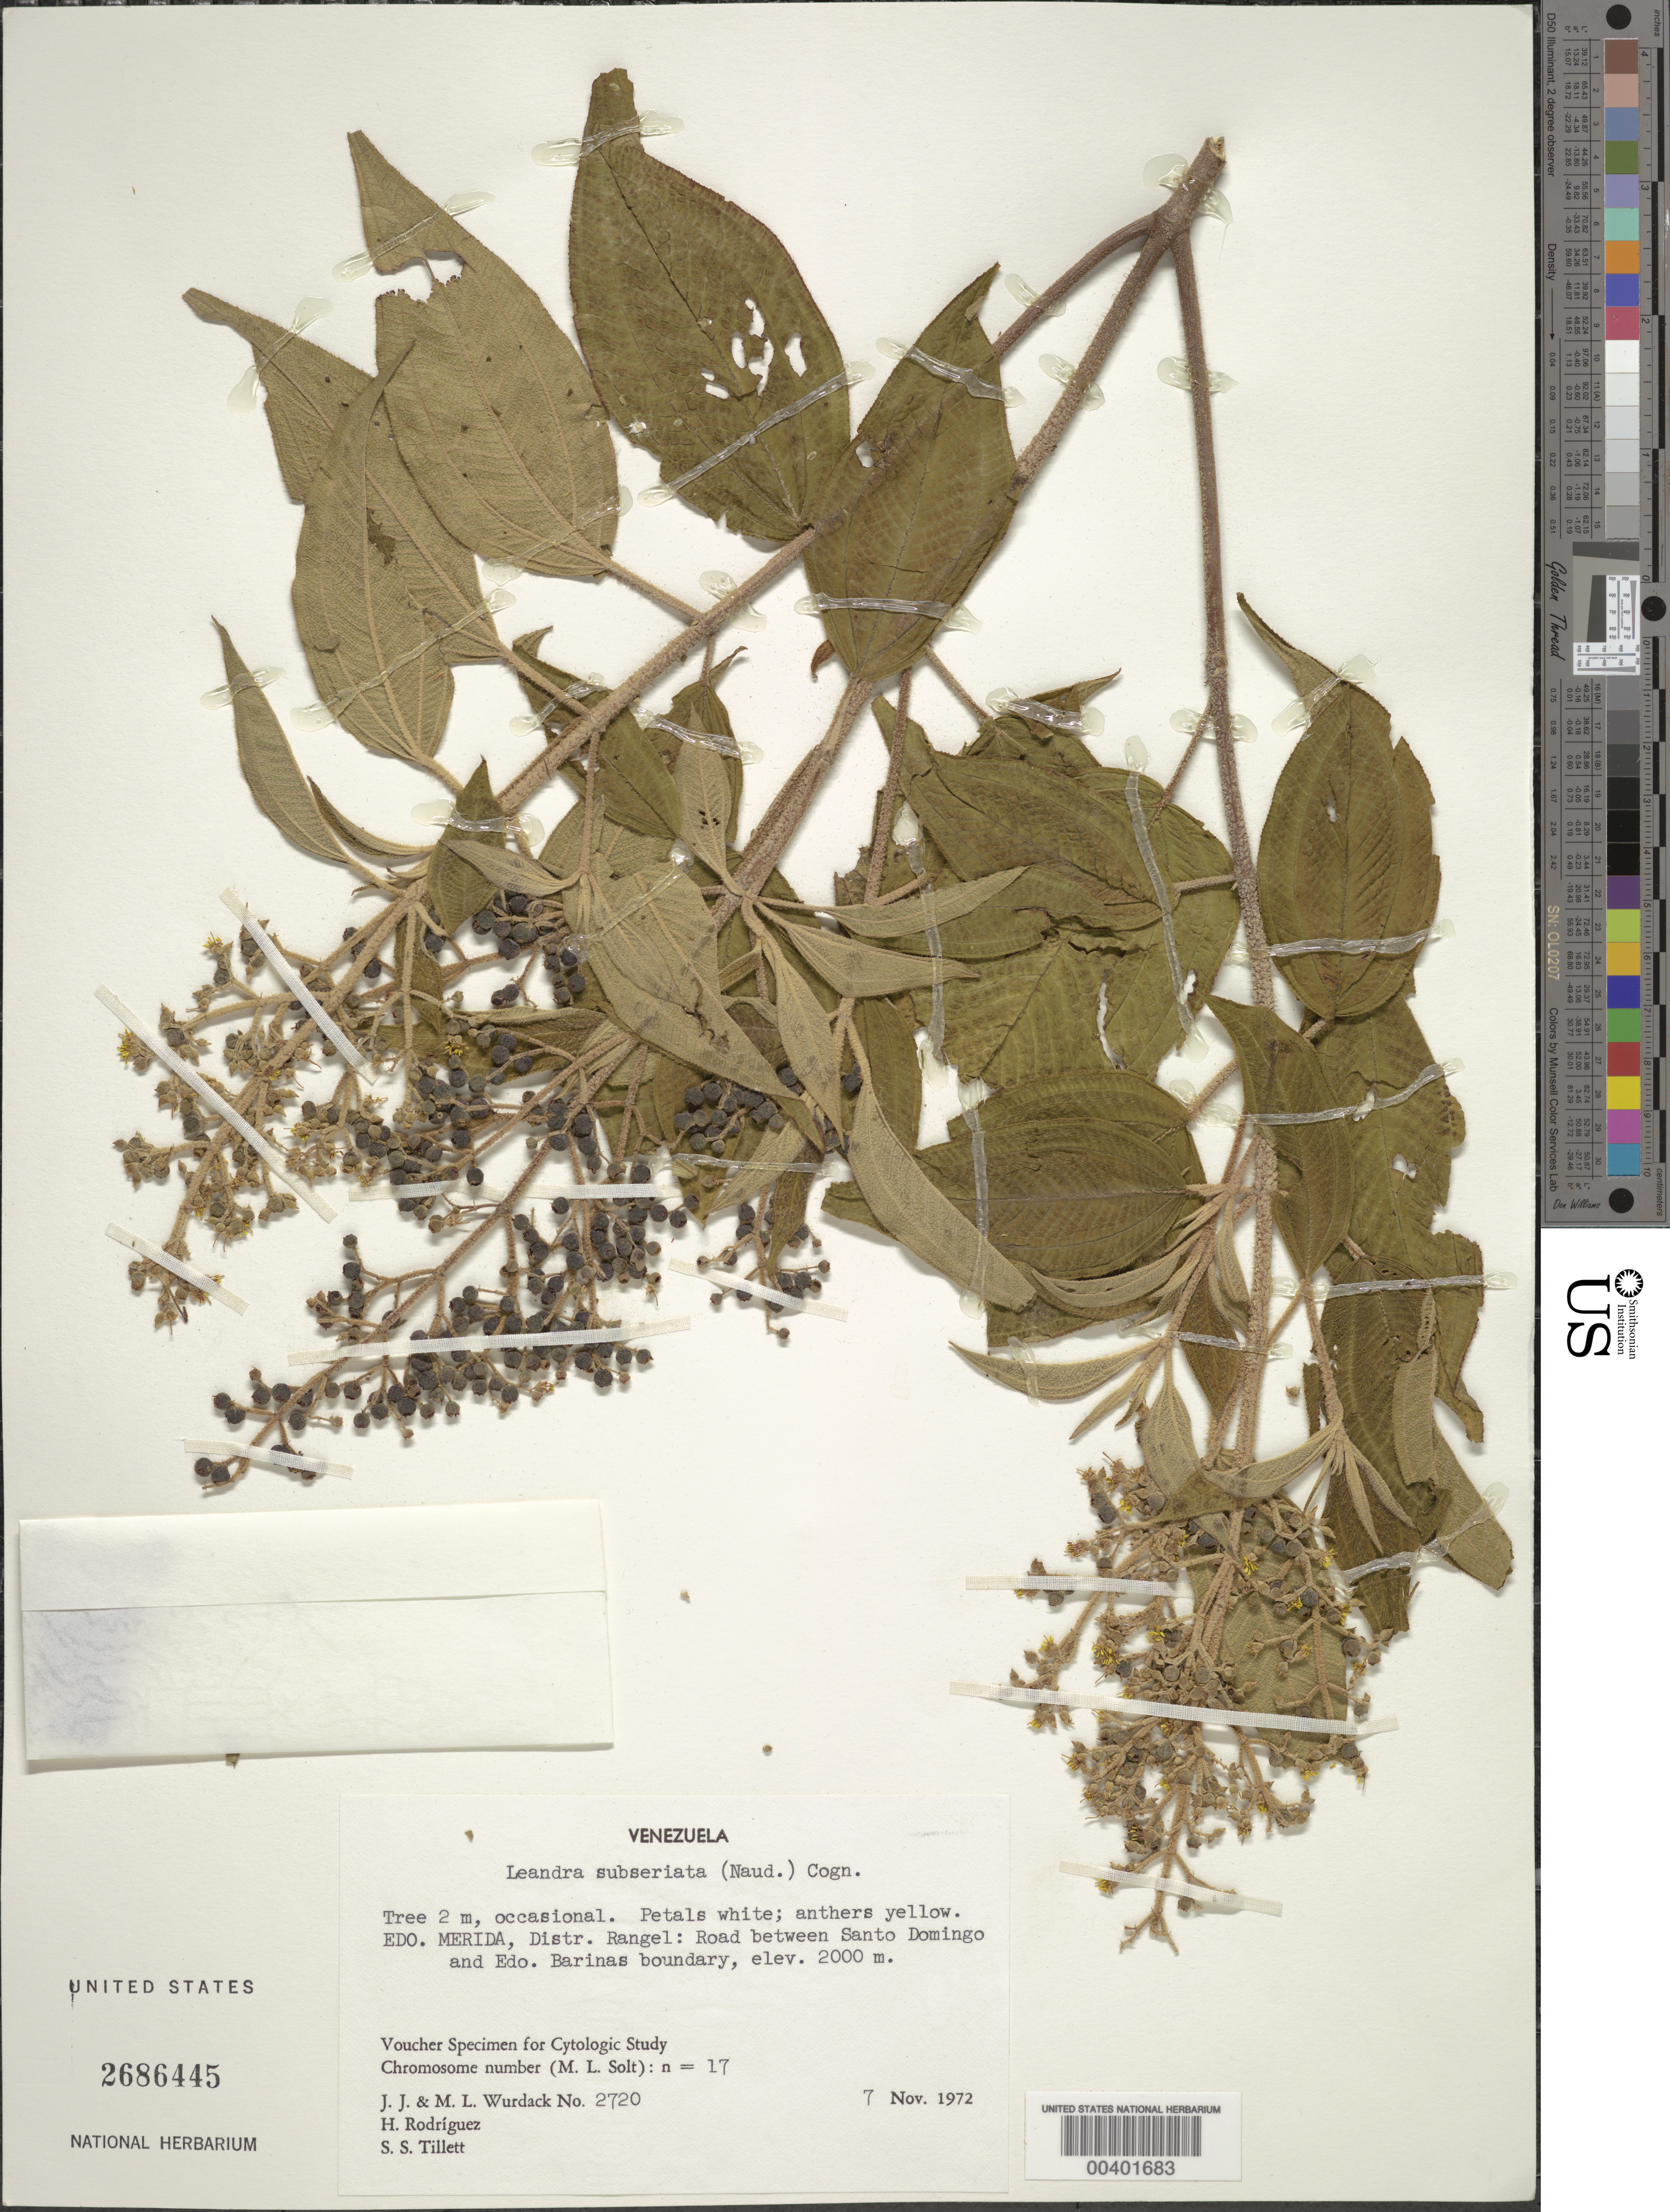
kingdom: Plantae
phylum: Tracheophyta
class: Magnoliopsida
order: Myrtales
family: Melastomataceae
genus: Leandra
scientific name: Leandra subseriata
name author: (Naudin) Cogn.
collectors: J. J. Wurdack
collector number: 2720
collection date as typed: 07 Nov 1972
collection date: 1972-11-07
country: Venezuela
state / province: Mérida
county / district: Rangel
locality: Road between Santo Domingo and Edo. Barinas boundary. Santo Domingo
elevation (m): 2000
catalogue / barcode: US 2686445